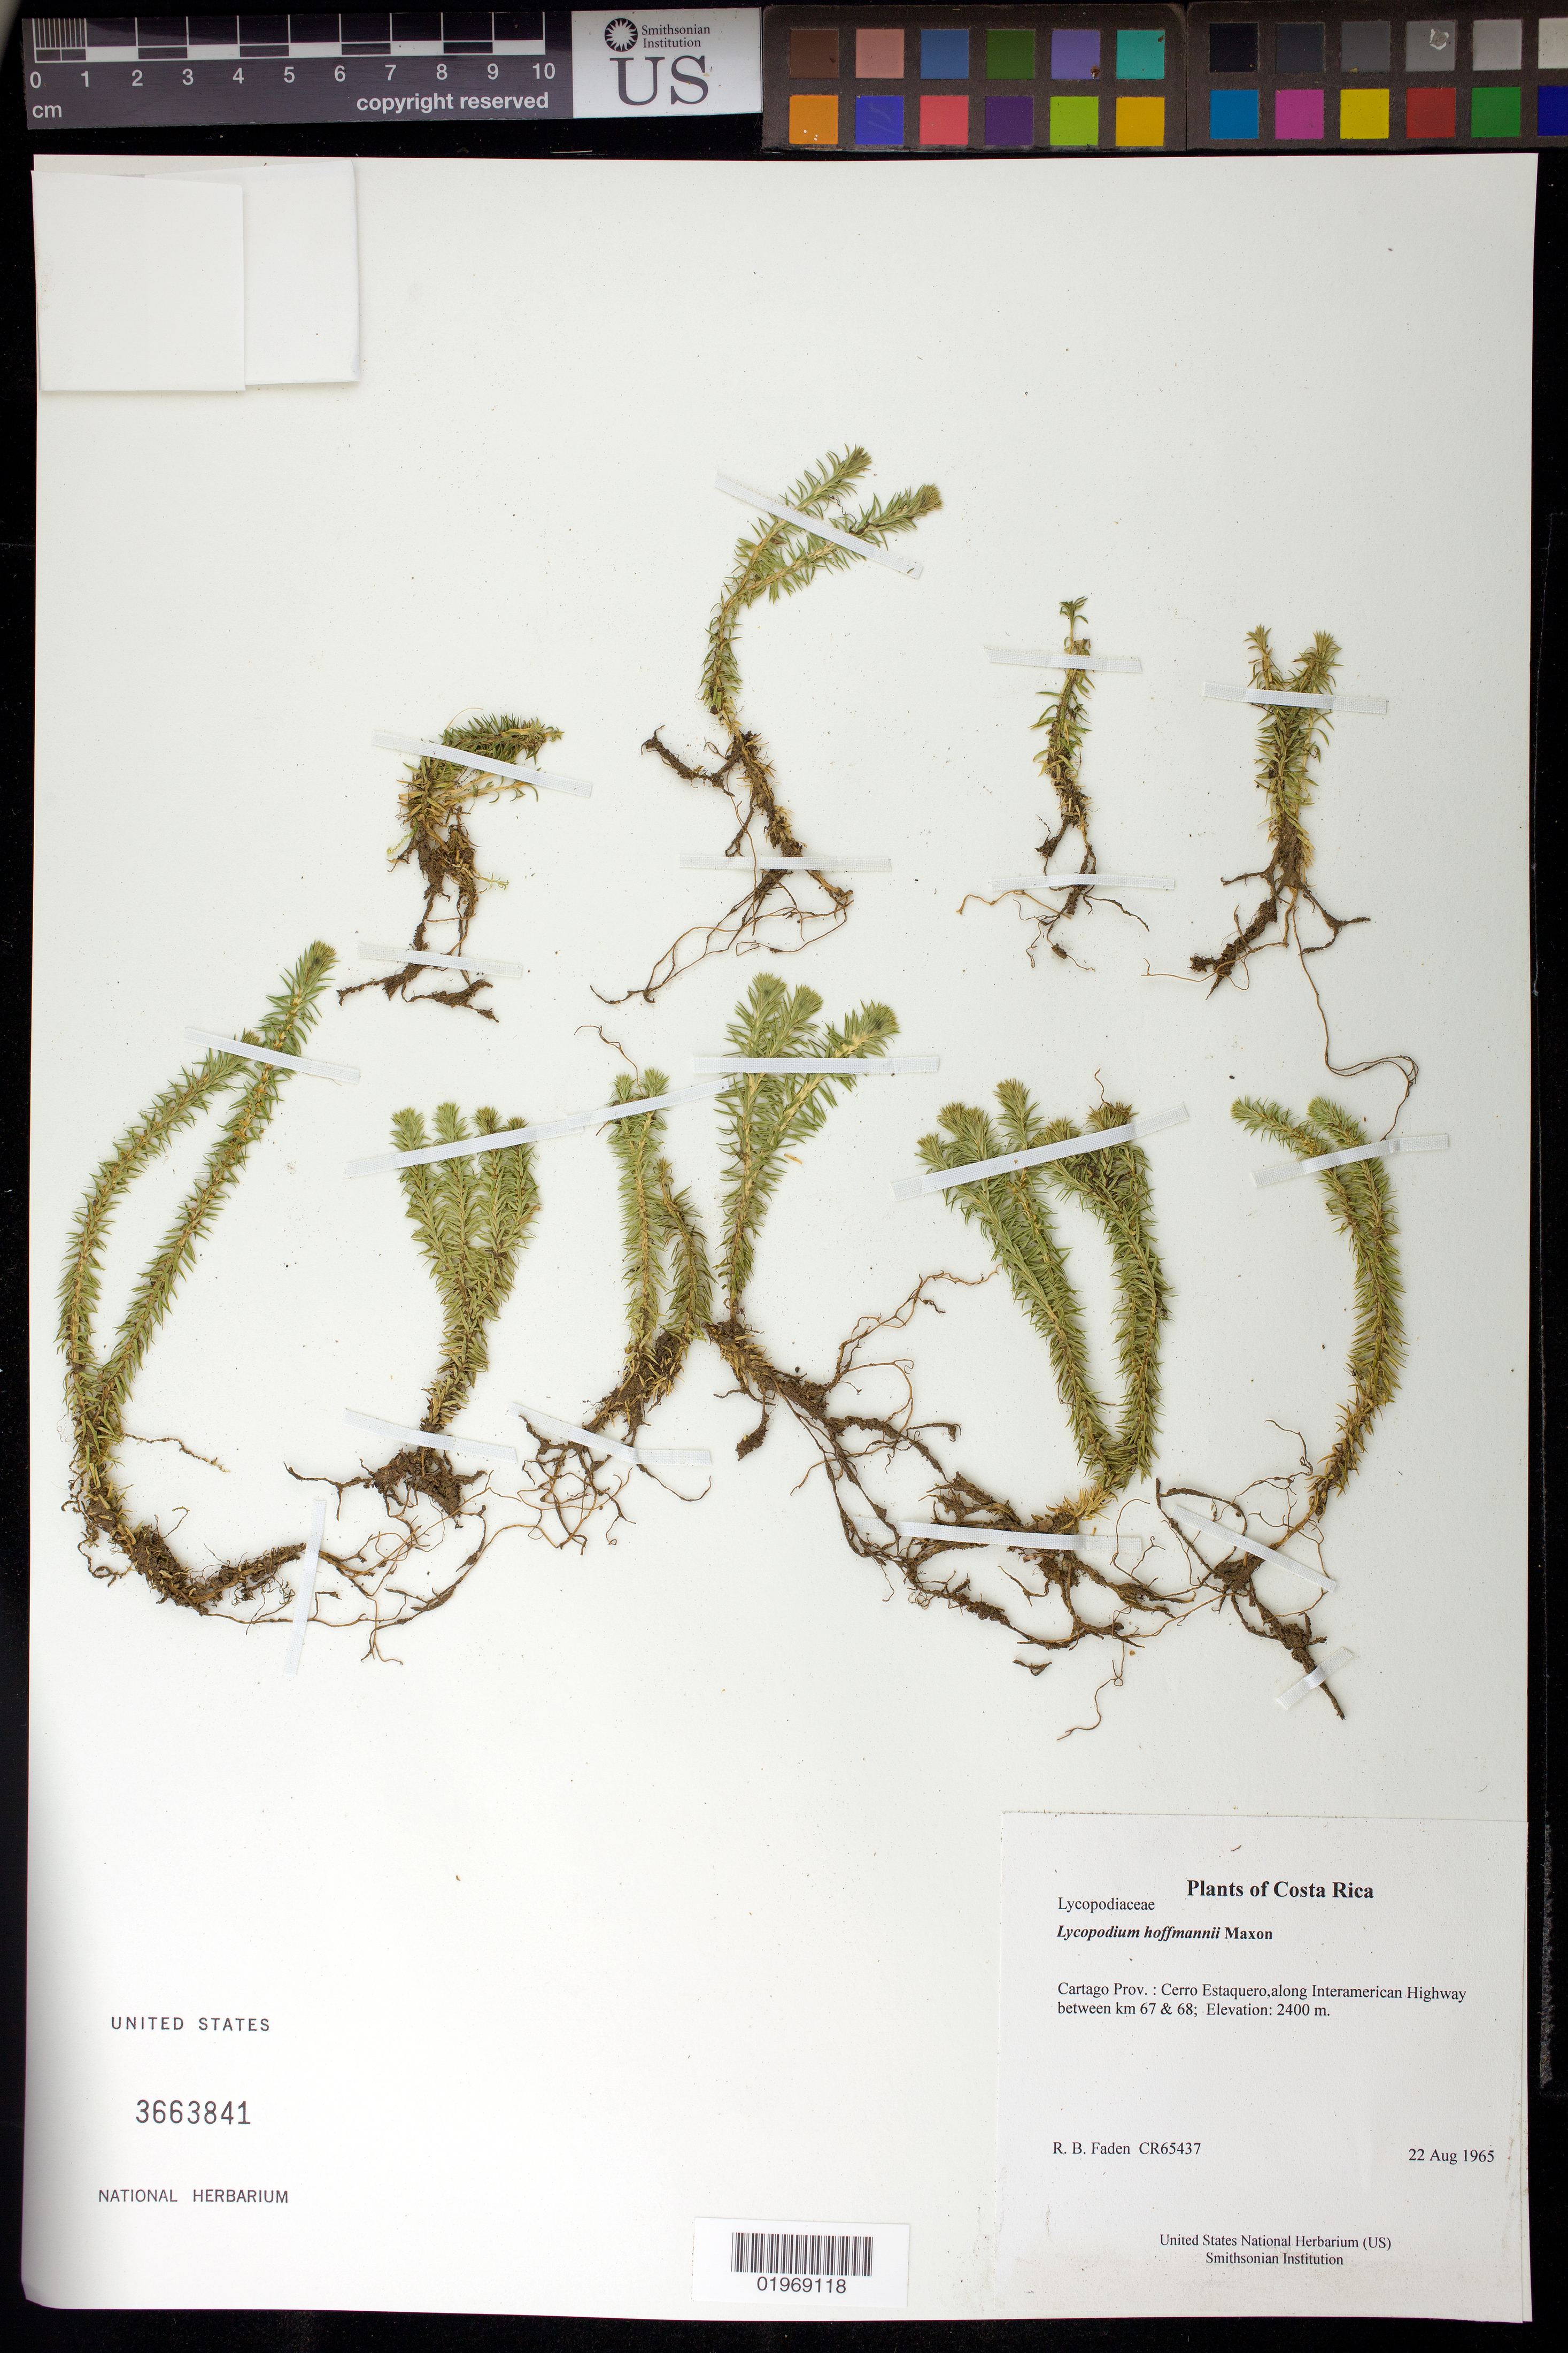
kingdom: Plantae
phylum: Tracheophyta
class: Lycopodiopsida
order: Lycopodiales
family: Lycopodiaceae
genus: Phlegmariurus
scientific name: Phlegmariurus hoffmannii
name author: (Maxon) B. Øllg.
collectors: R. B. Faden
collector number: CR65437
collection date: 1965-08-22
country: Costa Rica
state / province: Cartago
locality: Cerro Estaquero,along Interamerican Highway between km 67 & 68.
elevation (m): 2400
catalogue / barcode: US 3663879